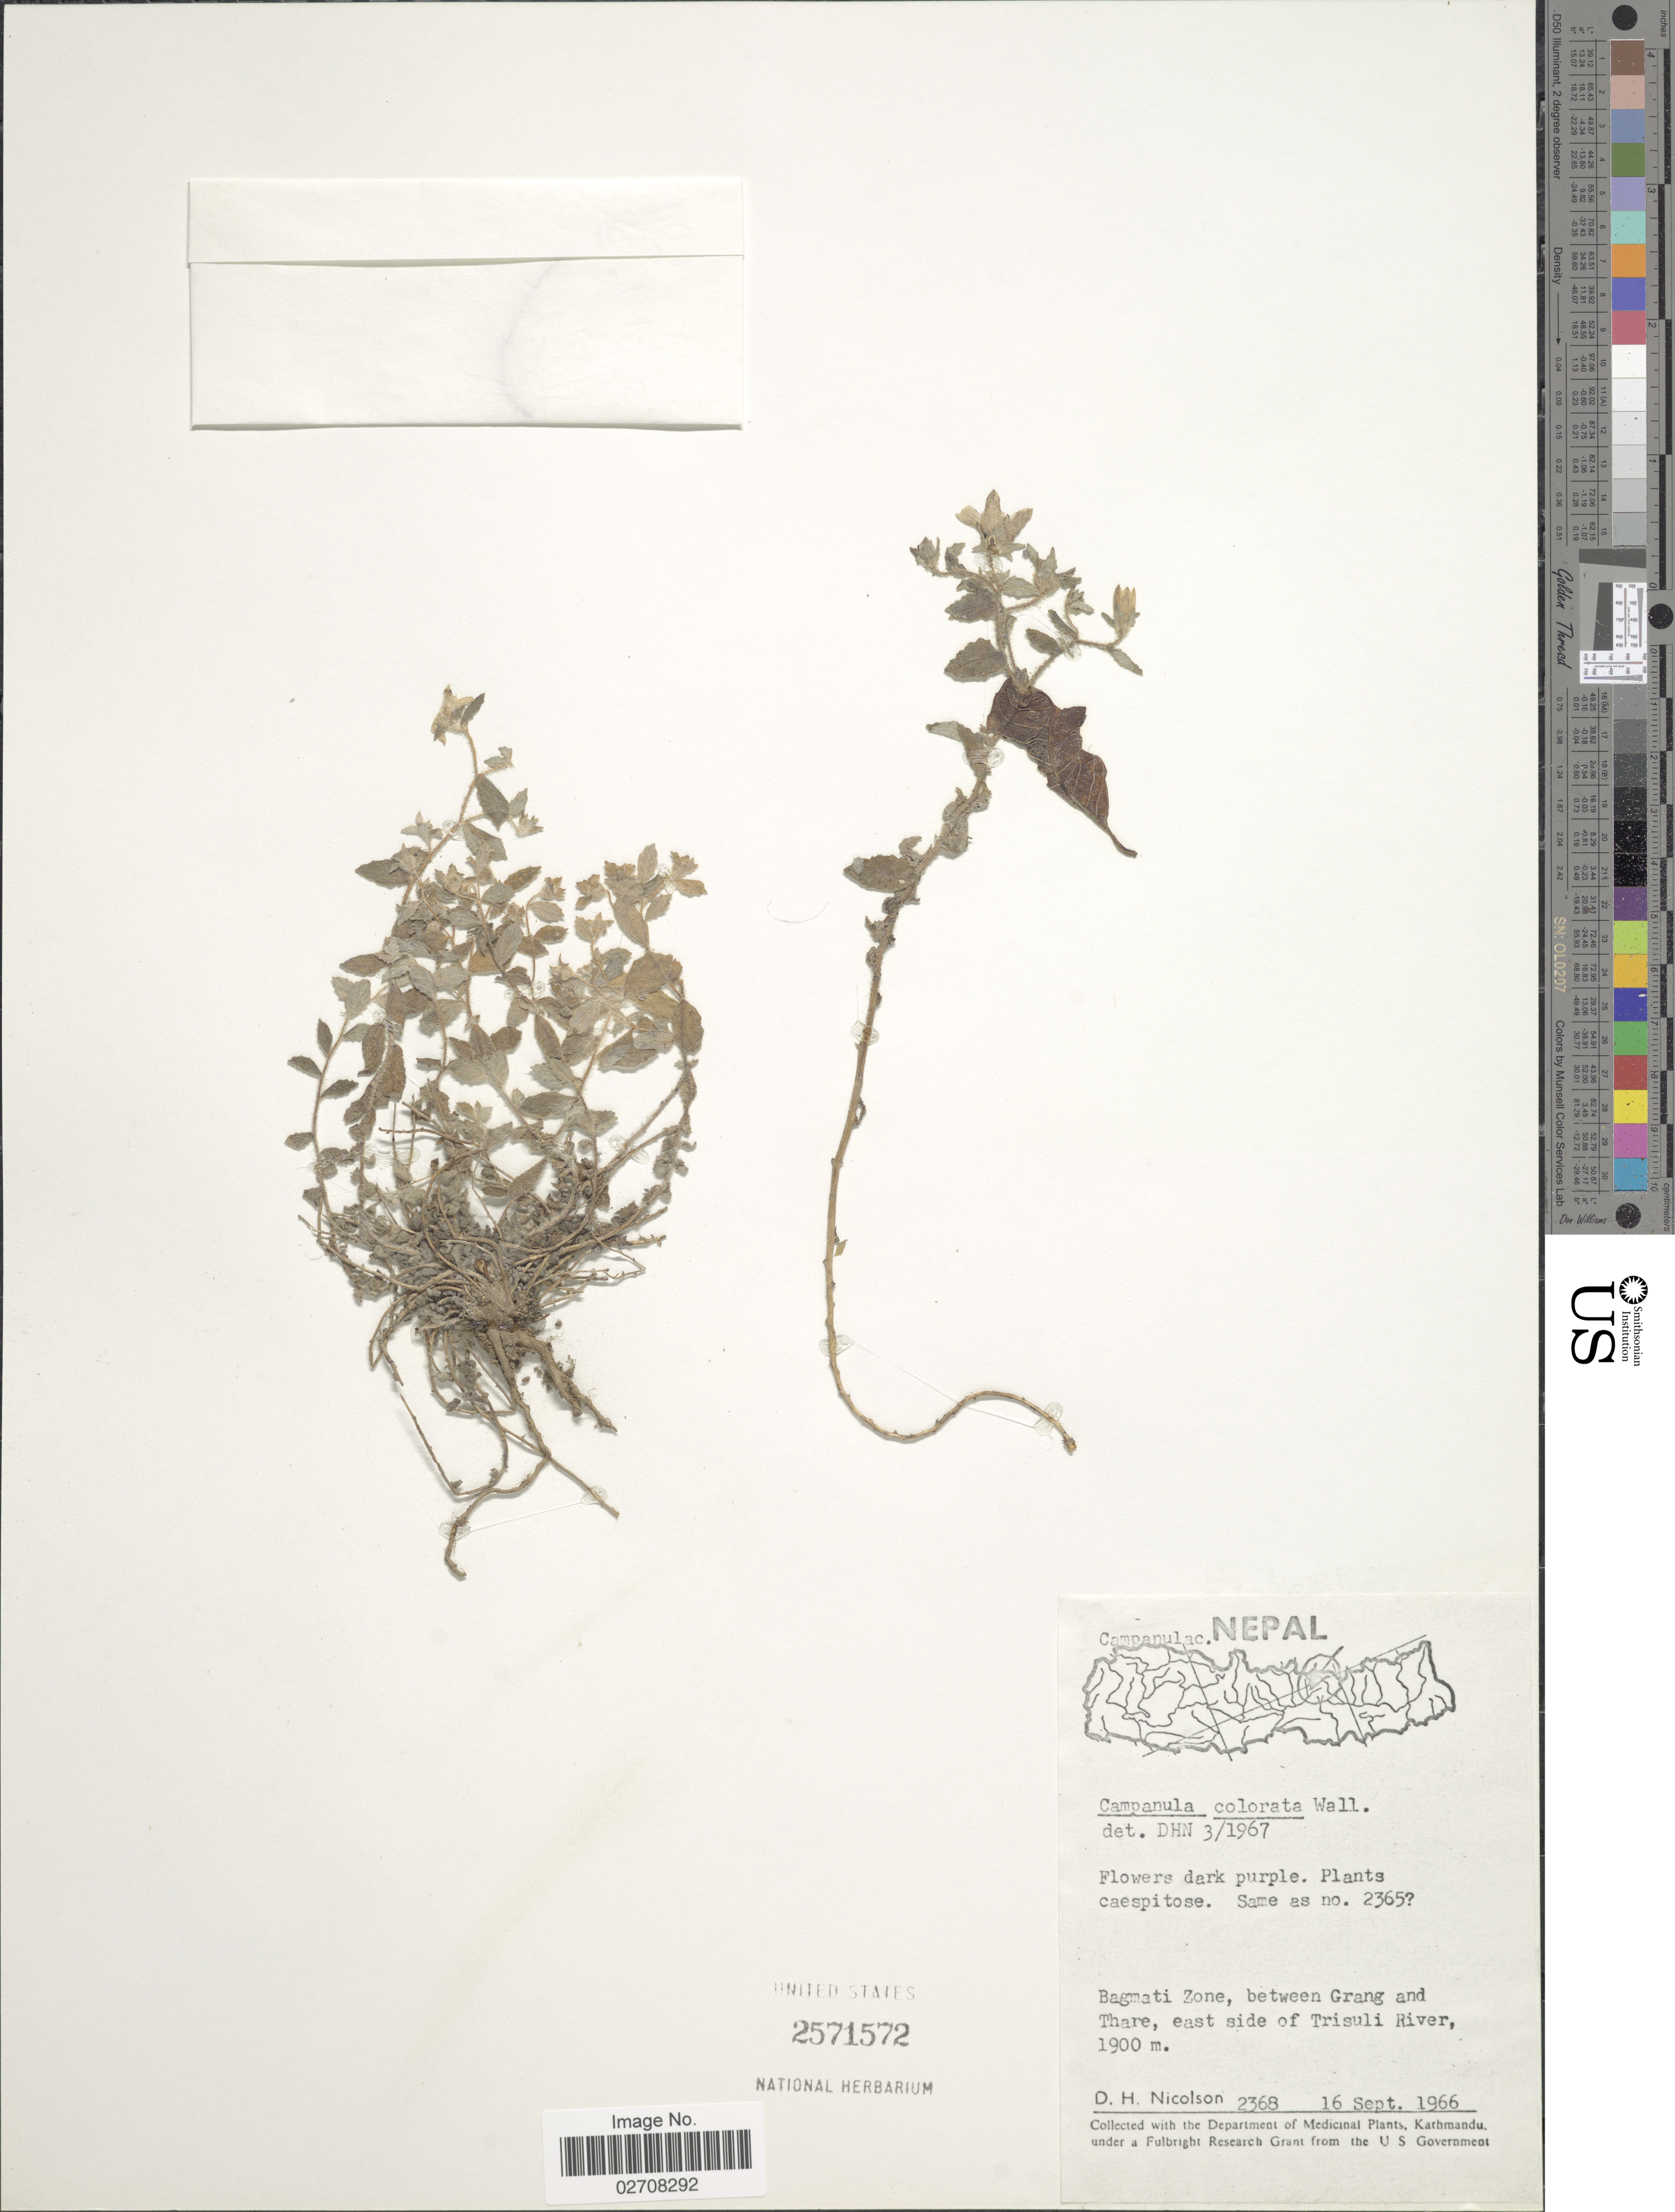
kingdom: Plantae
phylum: Tracheophyta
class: Magnoliopsida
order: Asterales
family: Campanulaceae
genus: Campanula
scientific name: Campanula colorata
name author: Wall.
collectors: D. H. Nicolson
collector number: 2368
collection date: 1966-09-16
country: Nepal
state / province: Bagmati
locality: Bagmati Zone, between Grang and Thare, east side of Trisuli River.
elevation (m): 1900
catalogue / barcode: US 2571572